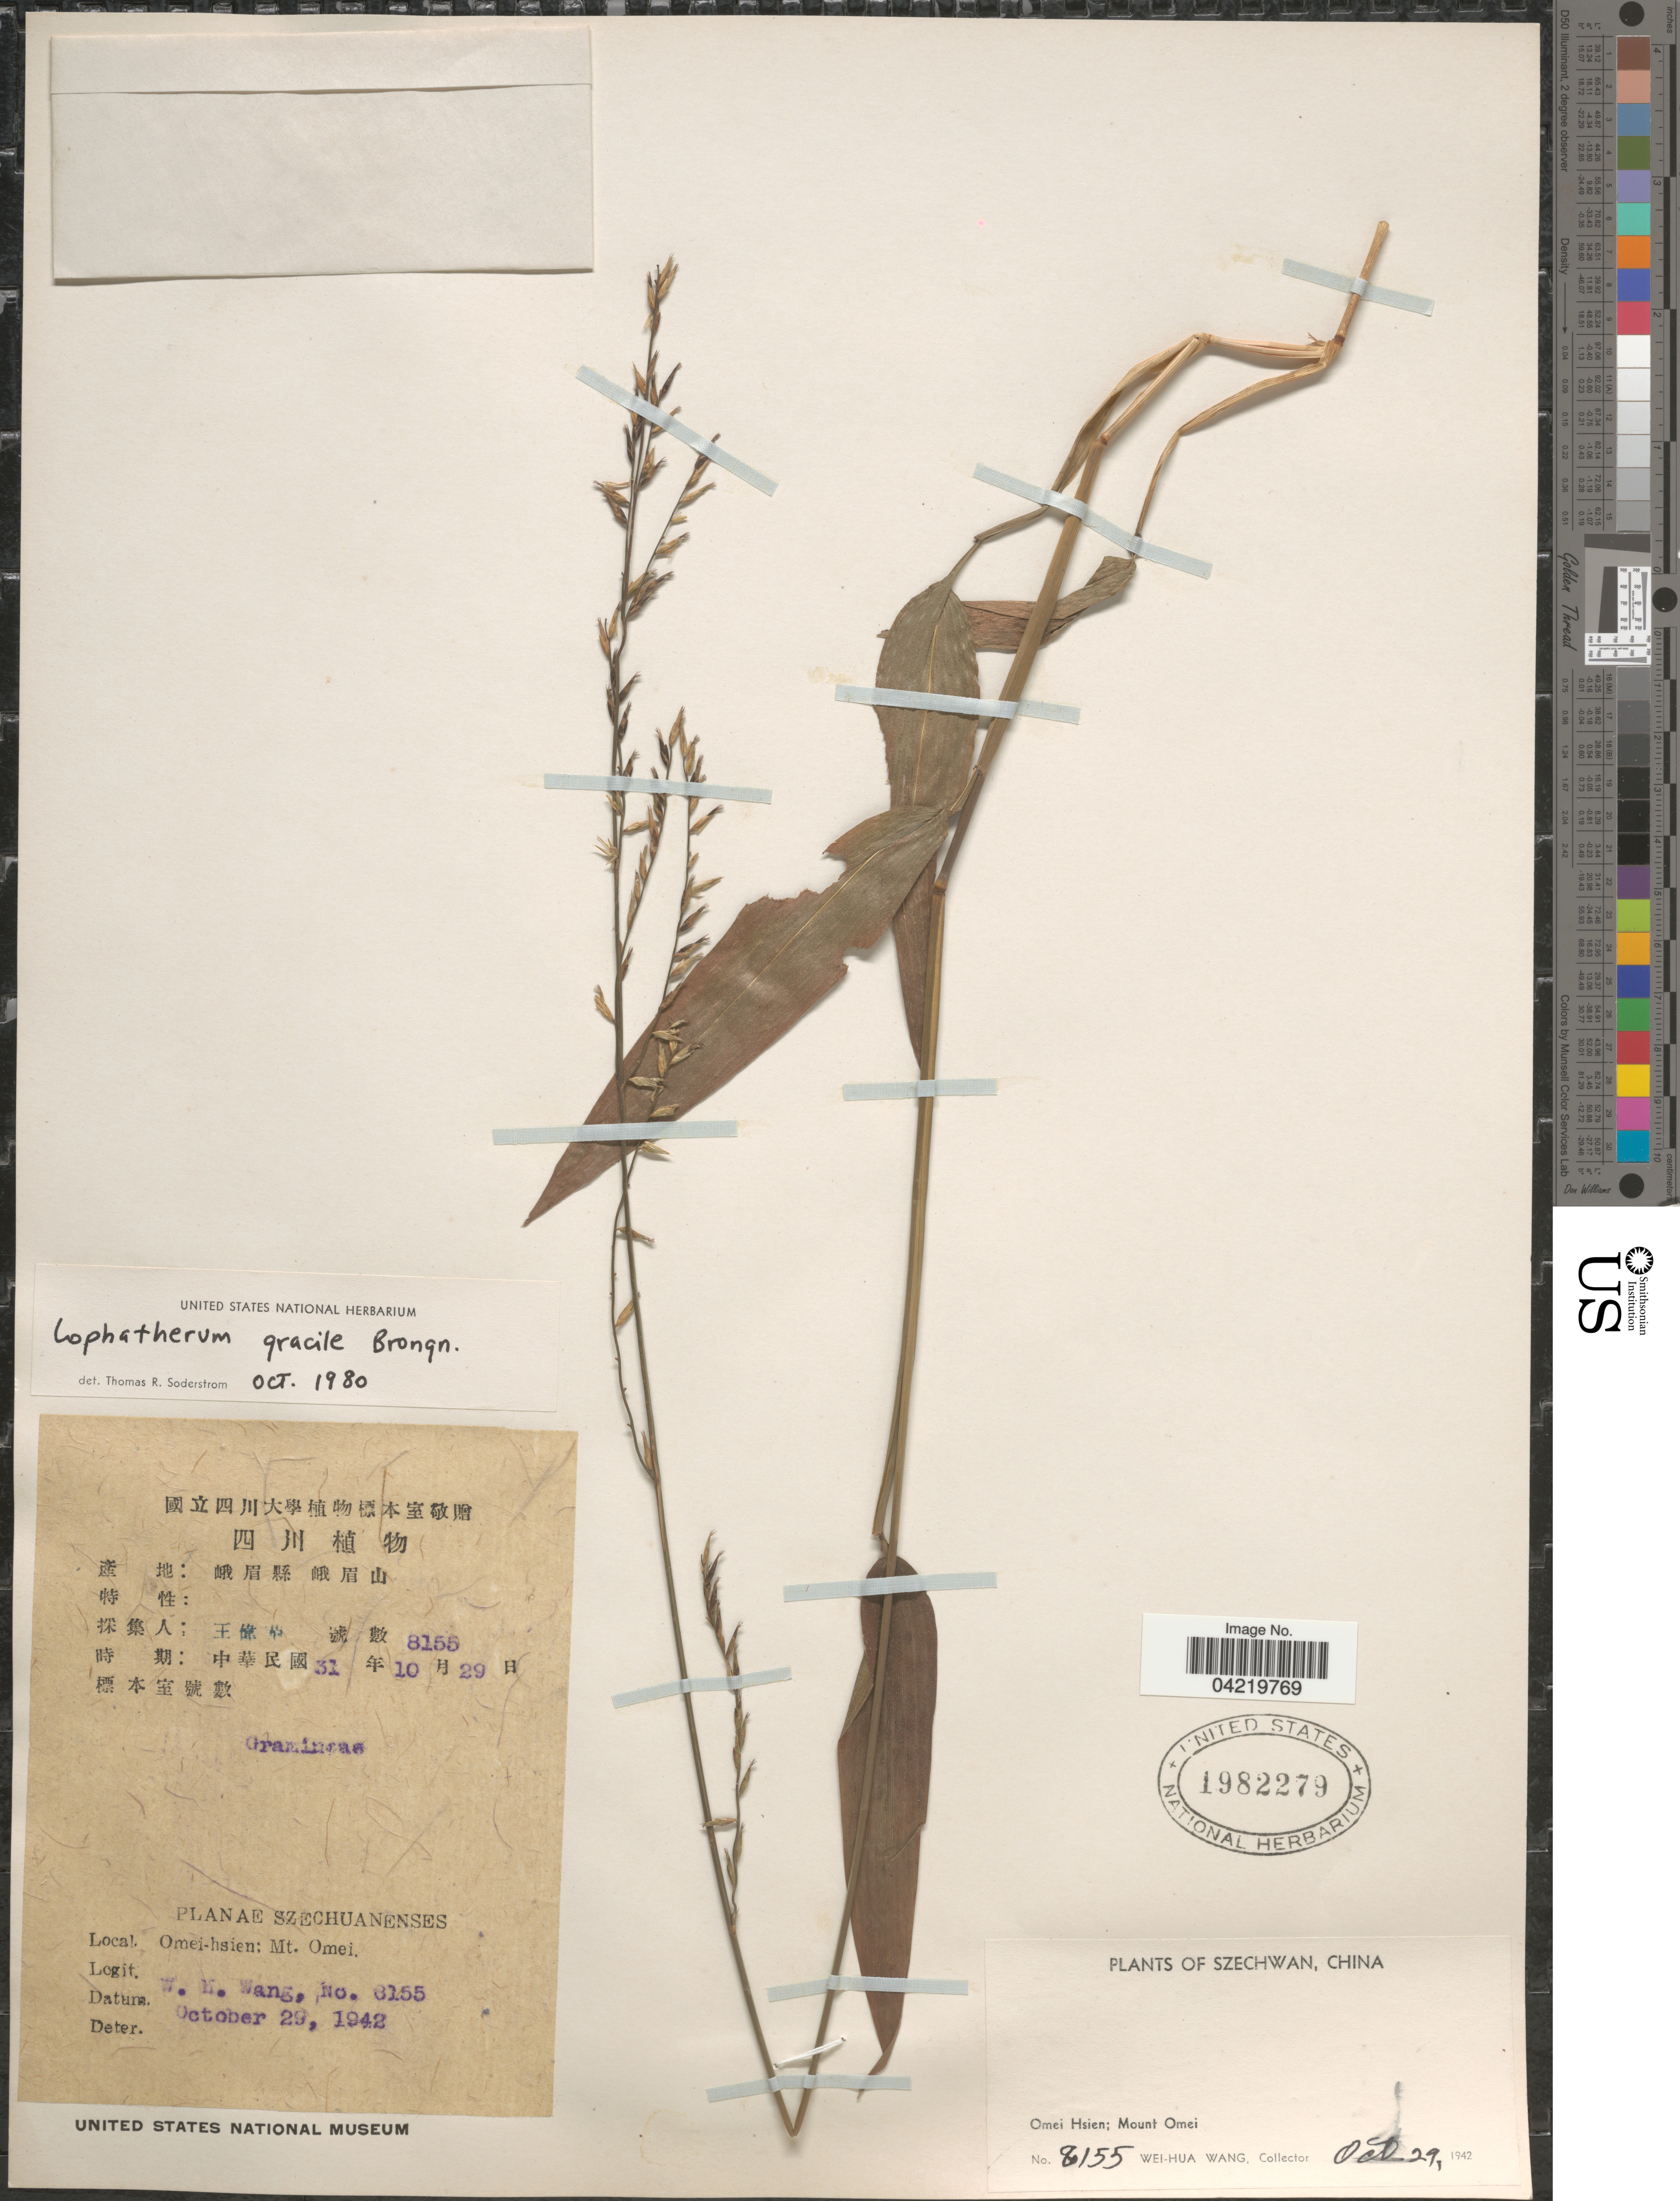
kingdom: Plantae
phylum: Tracheophyta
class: Liliopsida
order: Poales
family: Poaceae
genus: Lophatherum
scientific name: Lophatherum gracile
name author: Brongn.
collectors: W. Wang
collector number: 8155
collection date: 1942-10-29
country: China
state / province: Sichuan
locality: Szechwan. Omei Hsien; Mount Omei.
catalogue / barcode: US 1982279